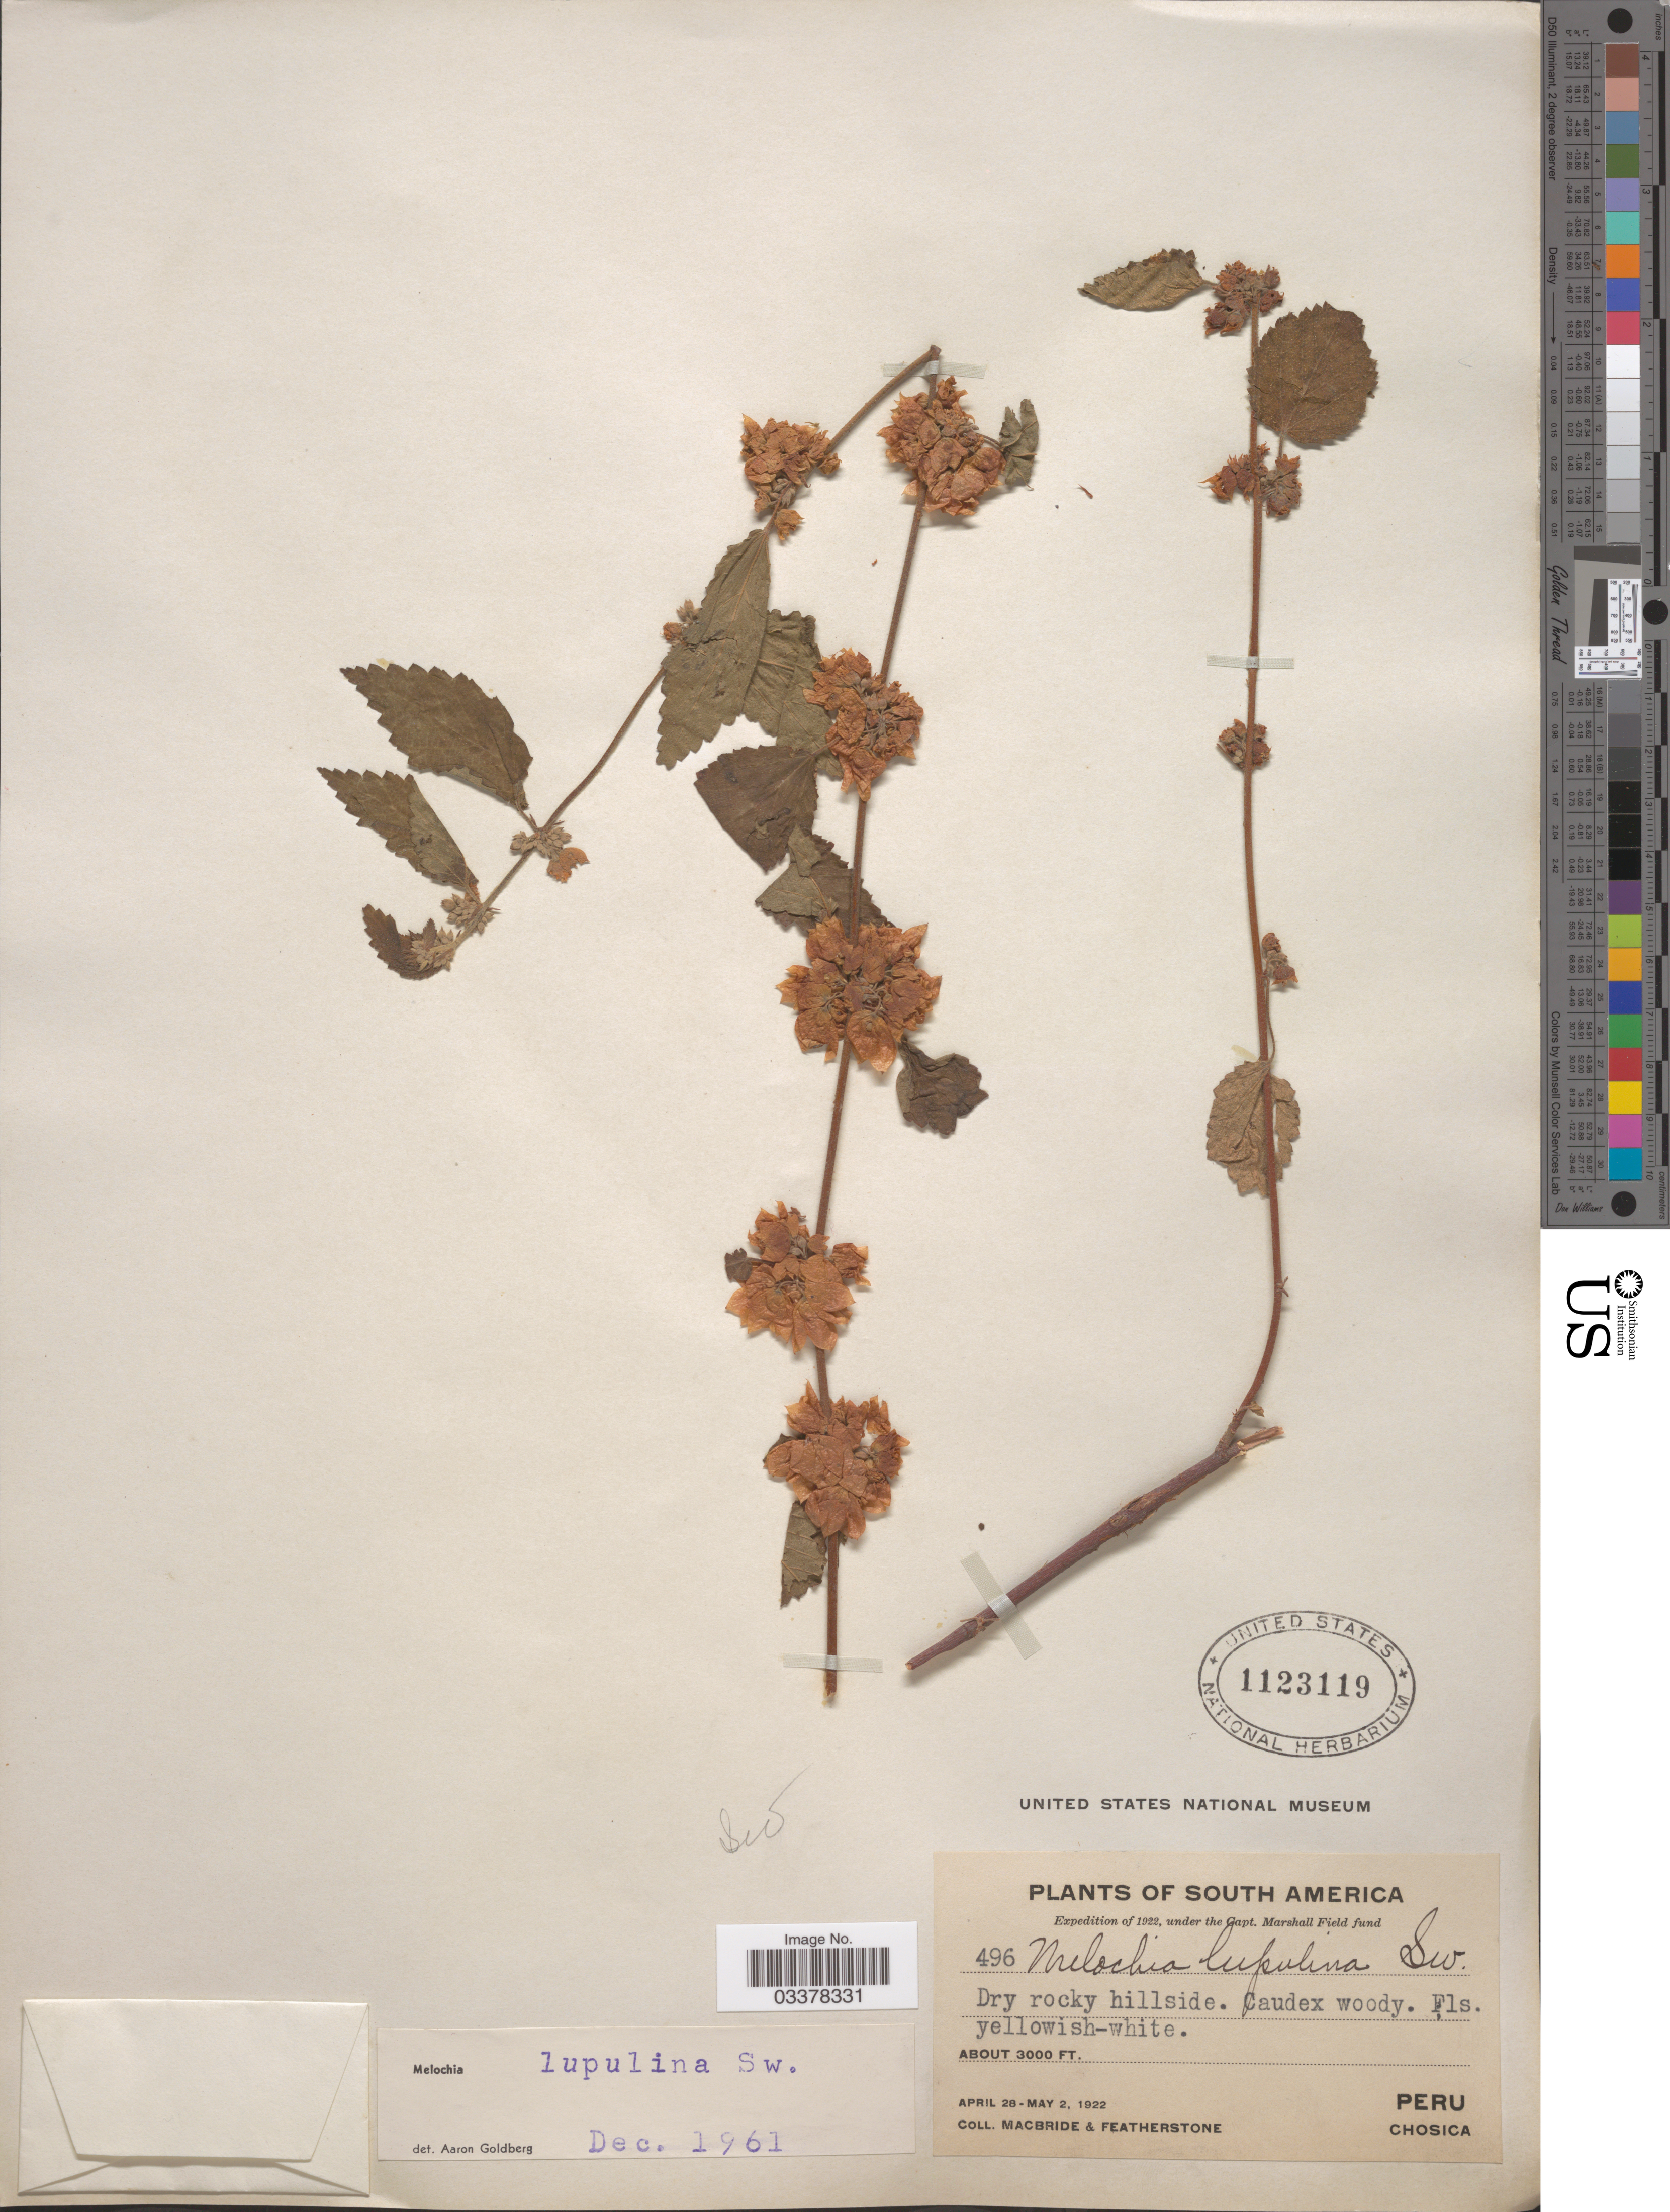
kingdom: Plantae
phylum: Tracheophyta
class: Magnoliopsida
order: Malvales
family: Malvaceae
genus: Melochia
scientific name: Melochia lupulina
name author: Sw.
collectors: Macbride, -- & -. Featherstone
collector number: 496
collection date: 1922-04-28/1922-05-02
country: Peru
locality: Chosica.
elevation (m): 914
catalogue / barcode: US 1123119